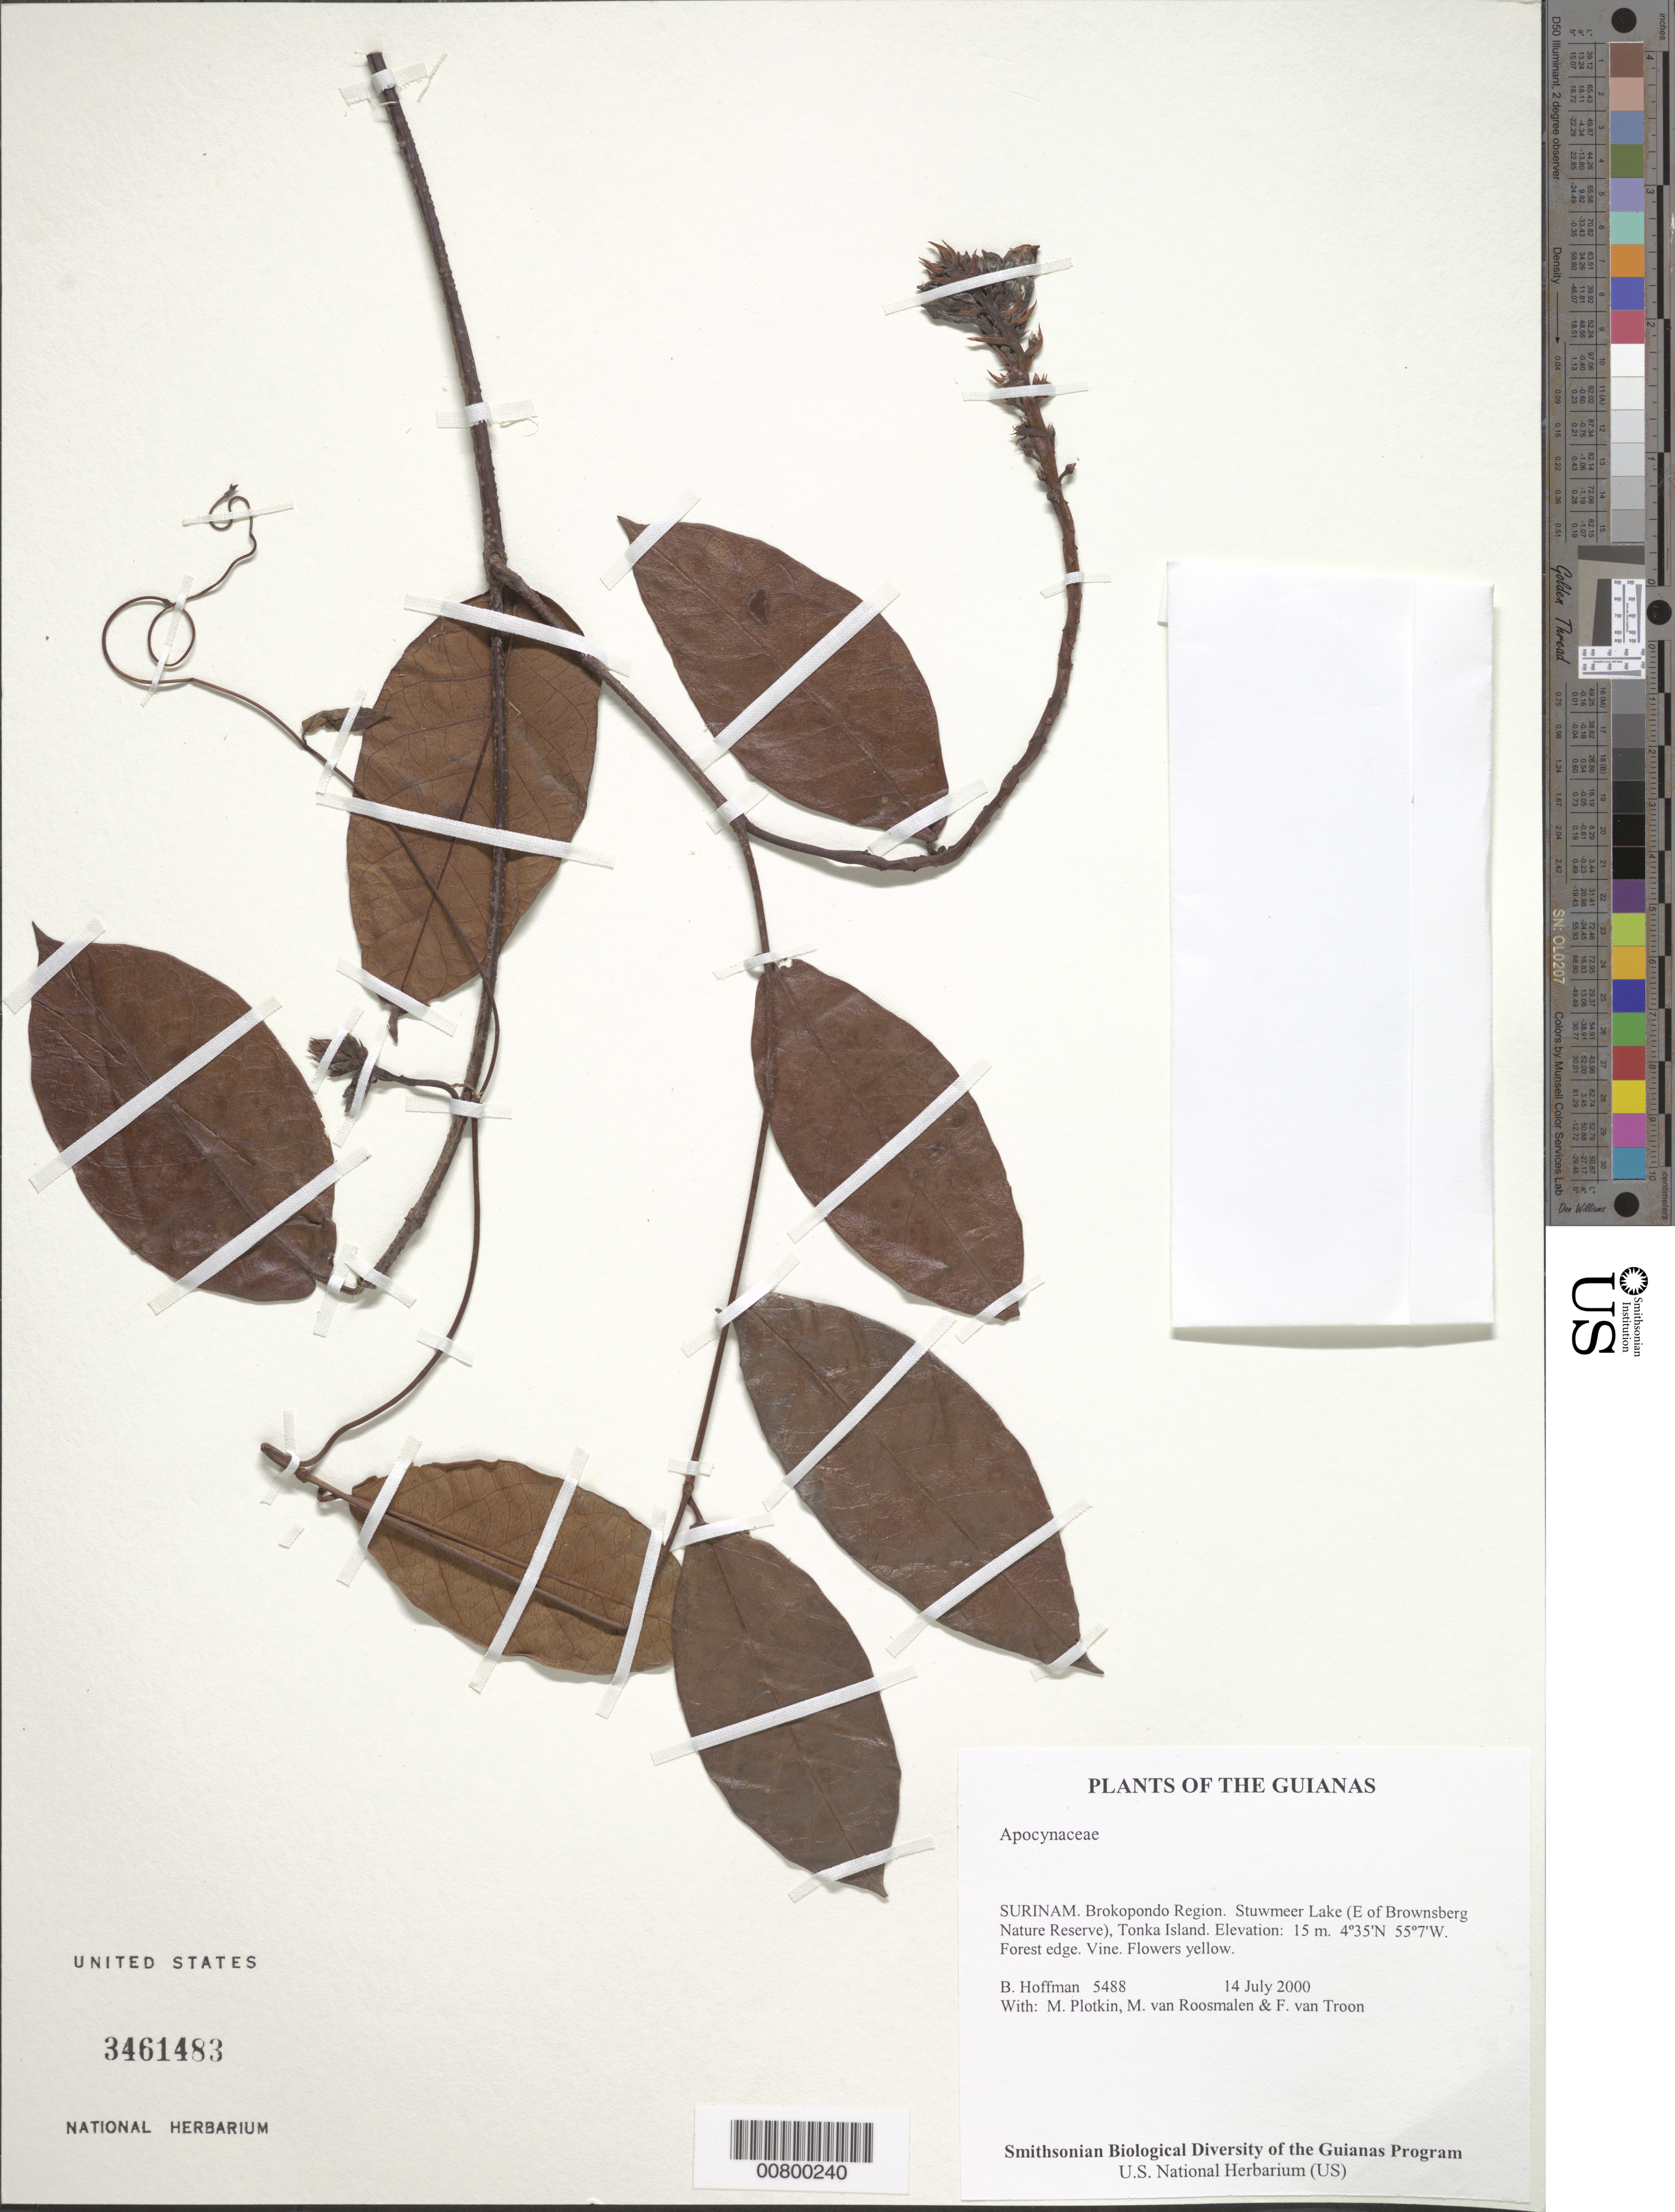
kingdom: Plantae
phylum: Tracheophyta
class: Magnoliopsida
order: Gentianales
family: Apocynaceae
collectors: B. Hoffman, M. Plotkin, M. Roosmalen & F. Van Troon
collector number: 5488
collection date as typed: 14 July 2000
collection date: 2000-07-14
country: Suriname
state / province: Brokopondo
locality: Stuwmeer Lake (E of Brownsberg Nature Reserve), Tonka Island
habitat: Forest edge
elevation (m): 15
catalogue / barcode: US 3461483